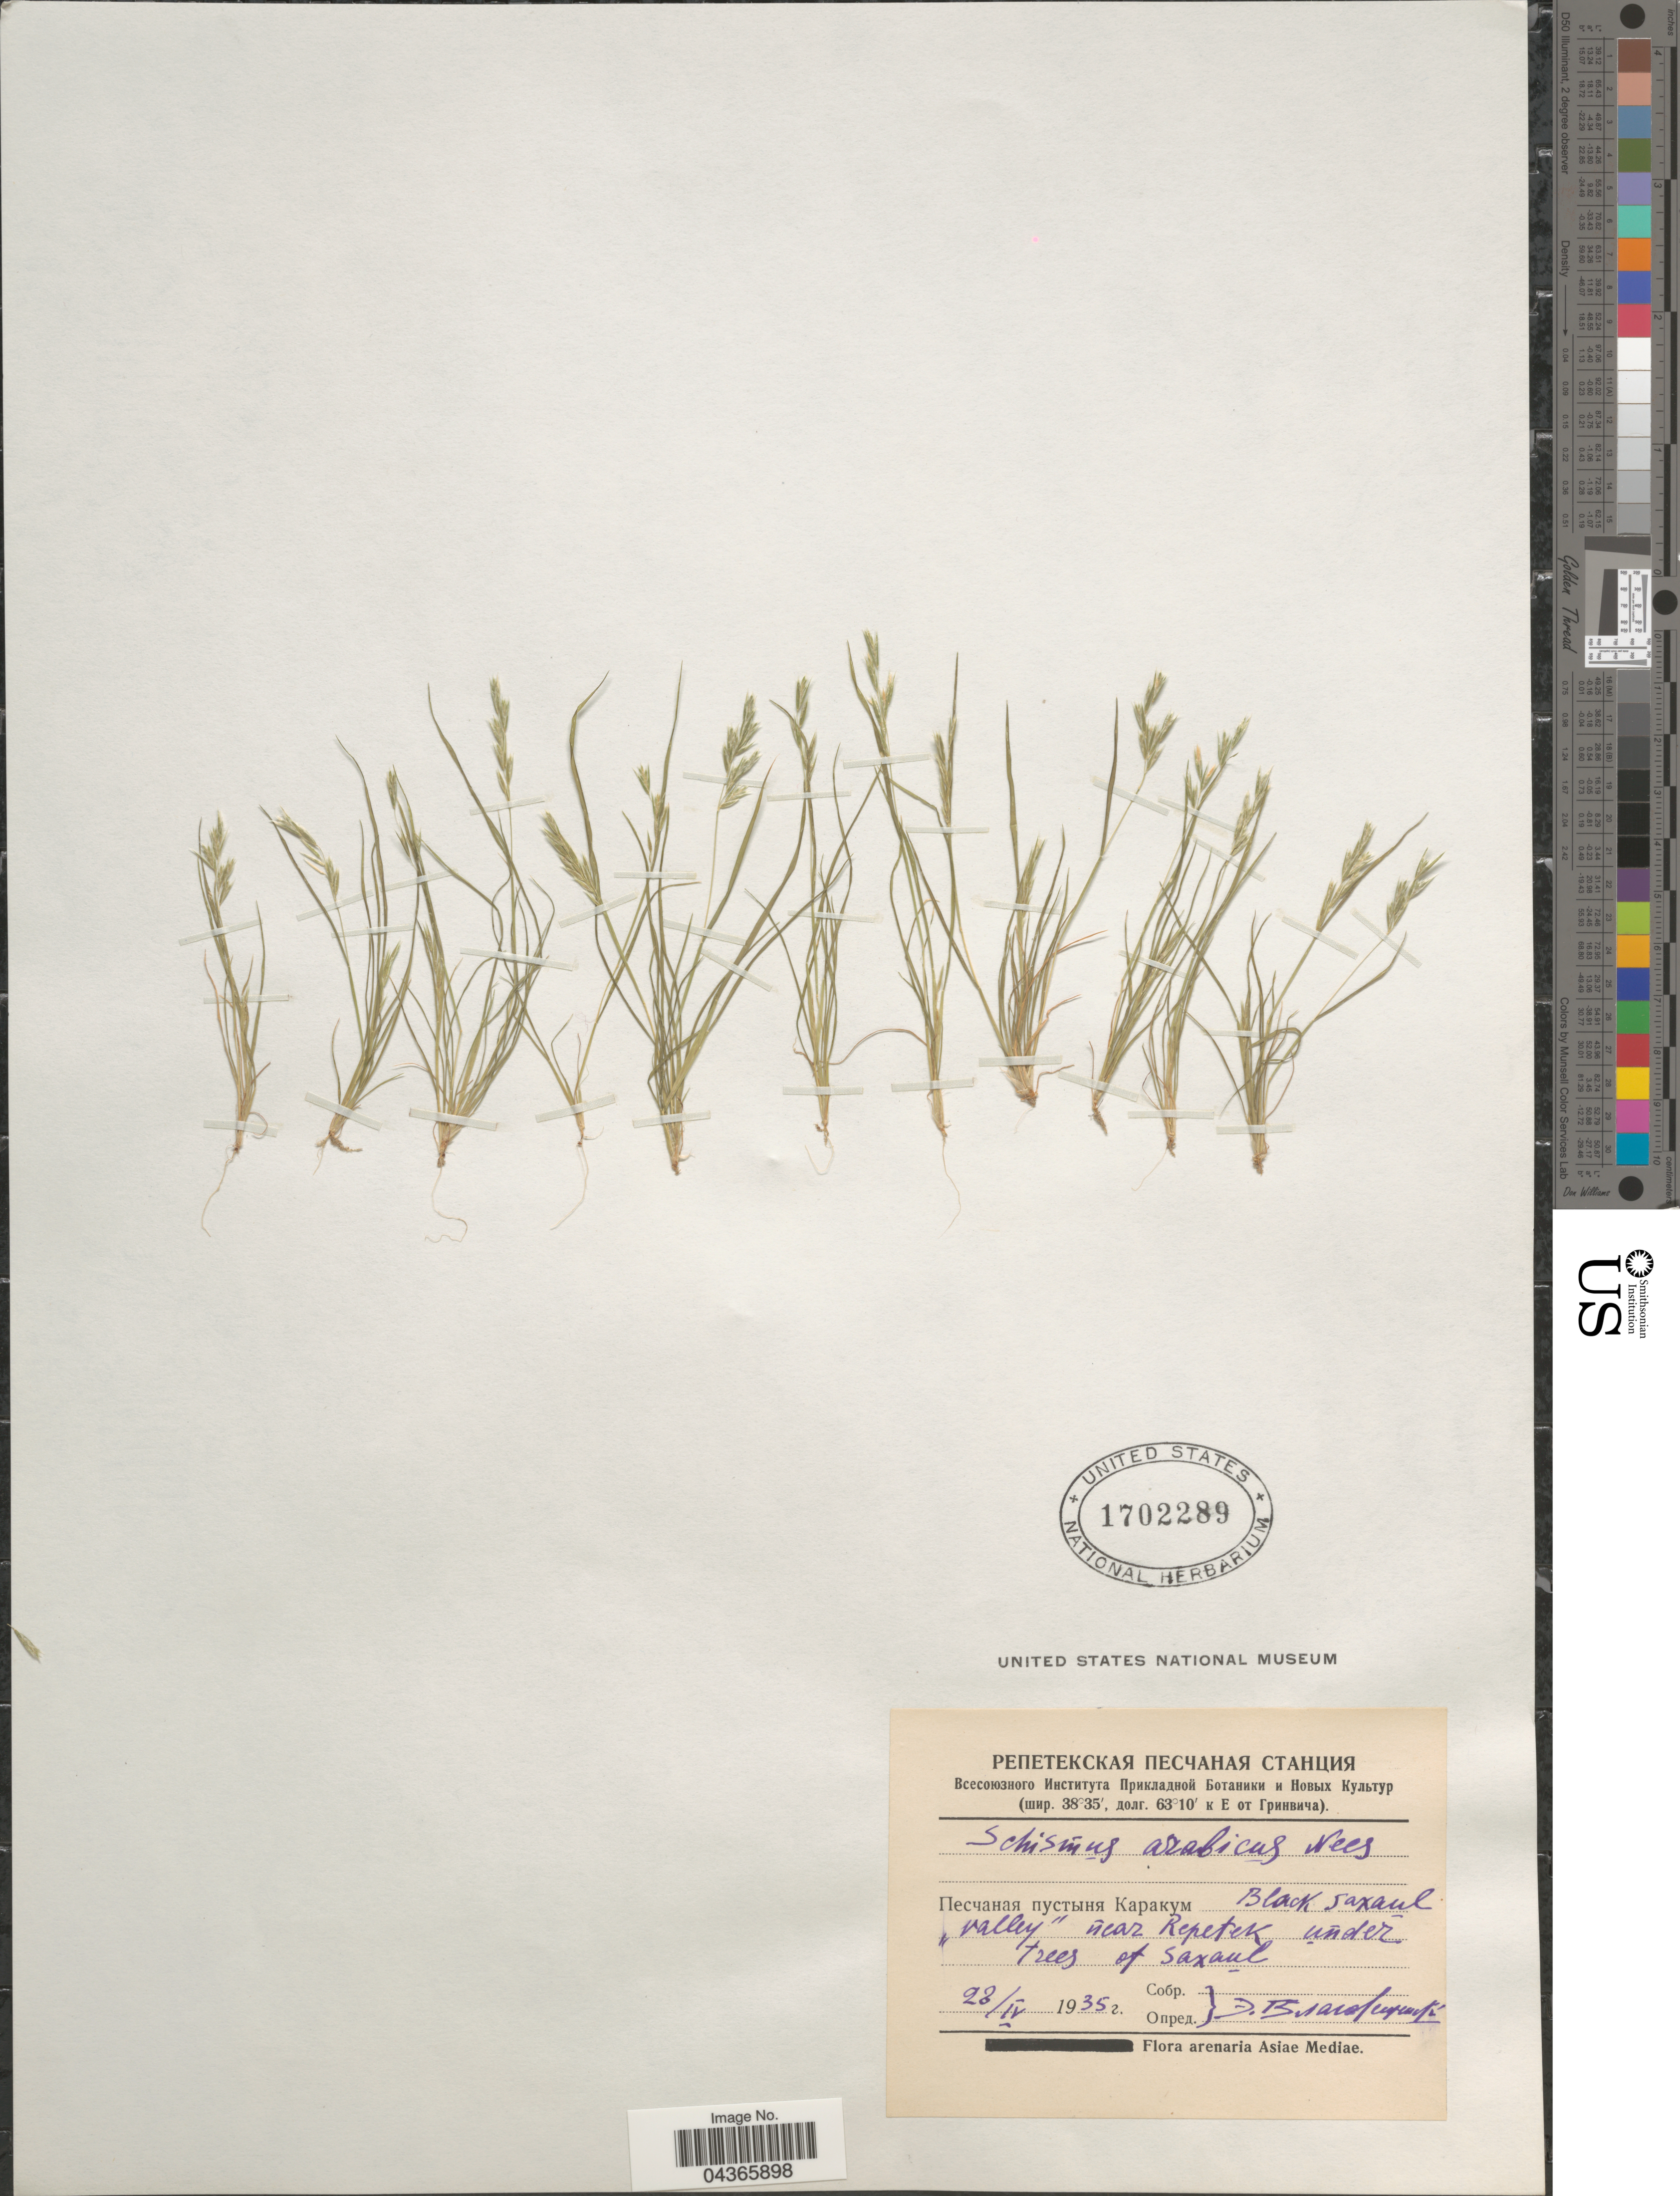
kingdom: Plantae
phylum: Tracheophyta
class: Liliopsida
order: Poales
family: Poaceae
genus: Schismus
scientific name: Schismus arabicus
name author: Nees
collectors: E. Blagoveshchenskiy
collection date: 1935-04-23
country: Turkmenistan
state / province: Lebap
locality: Black saxaul "valley" near Repetek under trees of saxaul. Karakum Desert.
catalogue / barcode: US 1702289